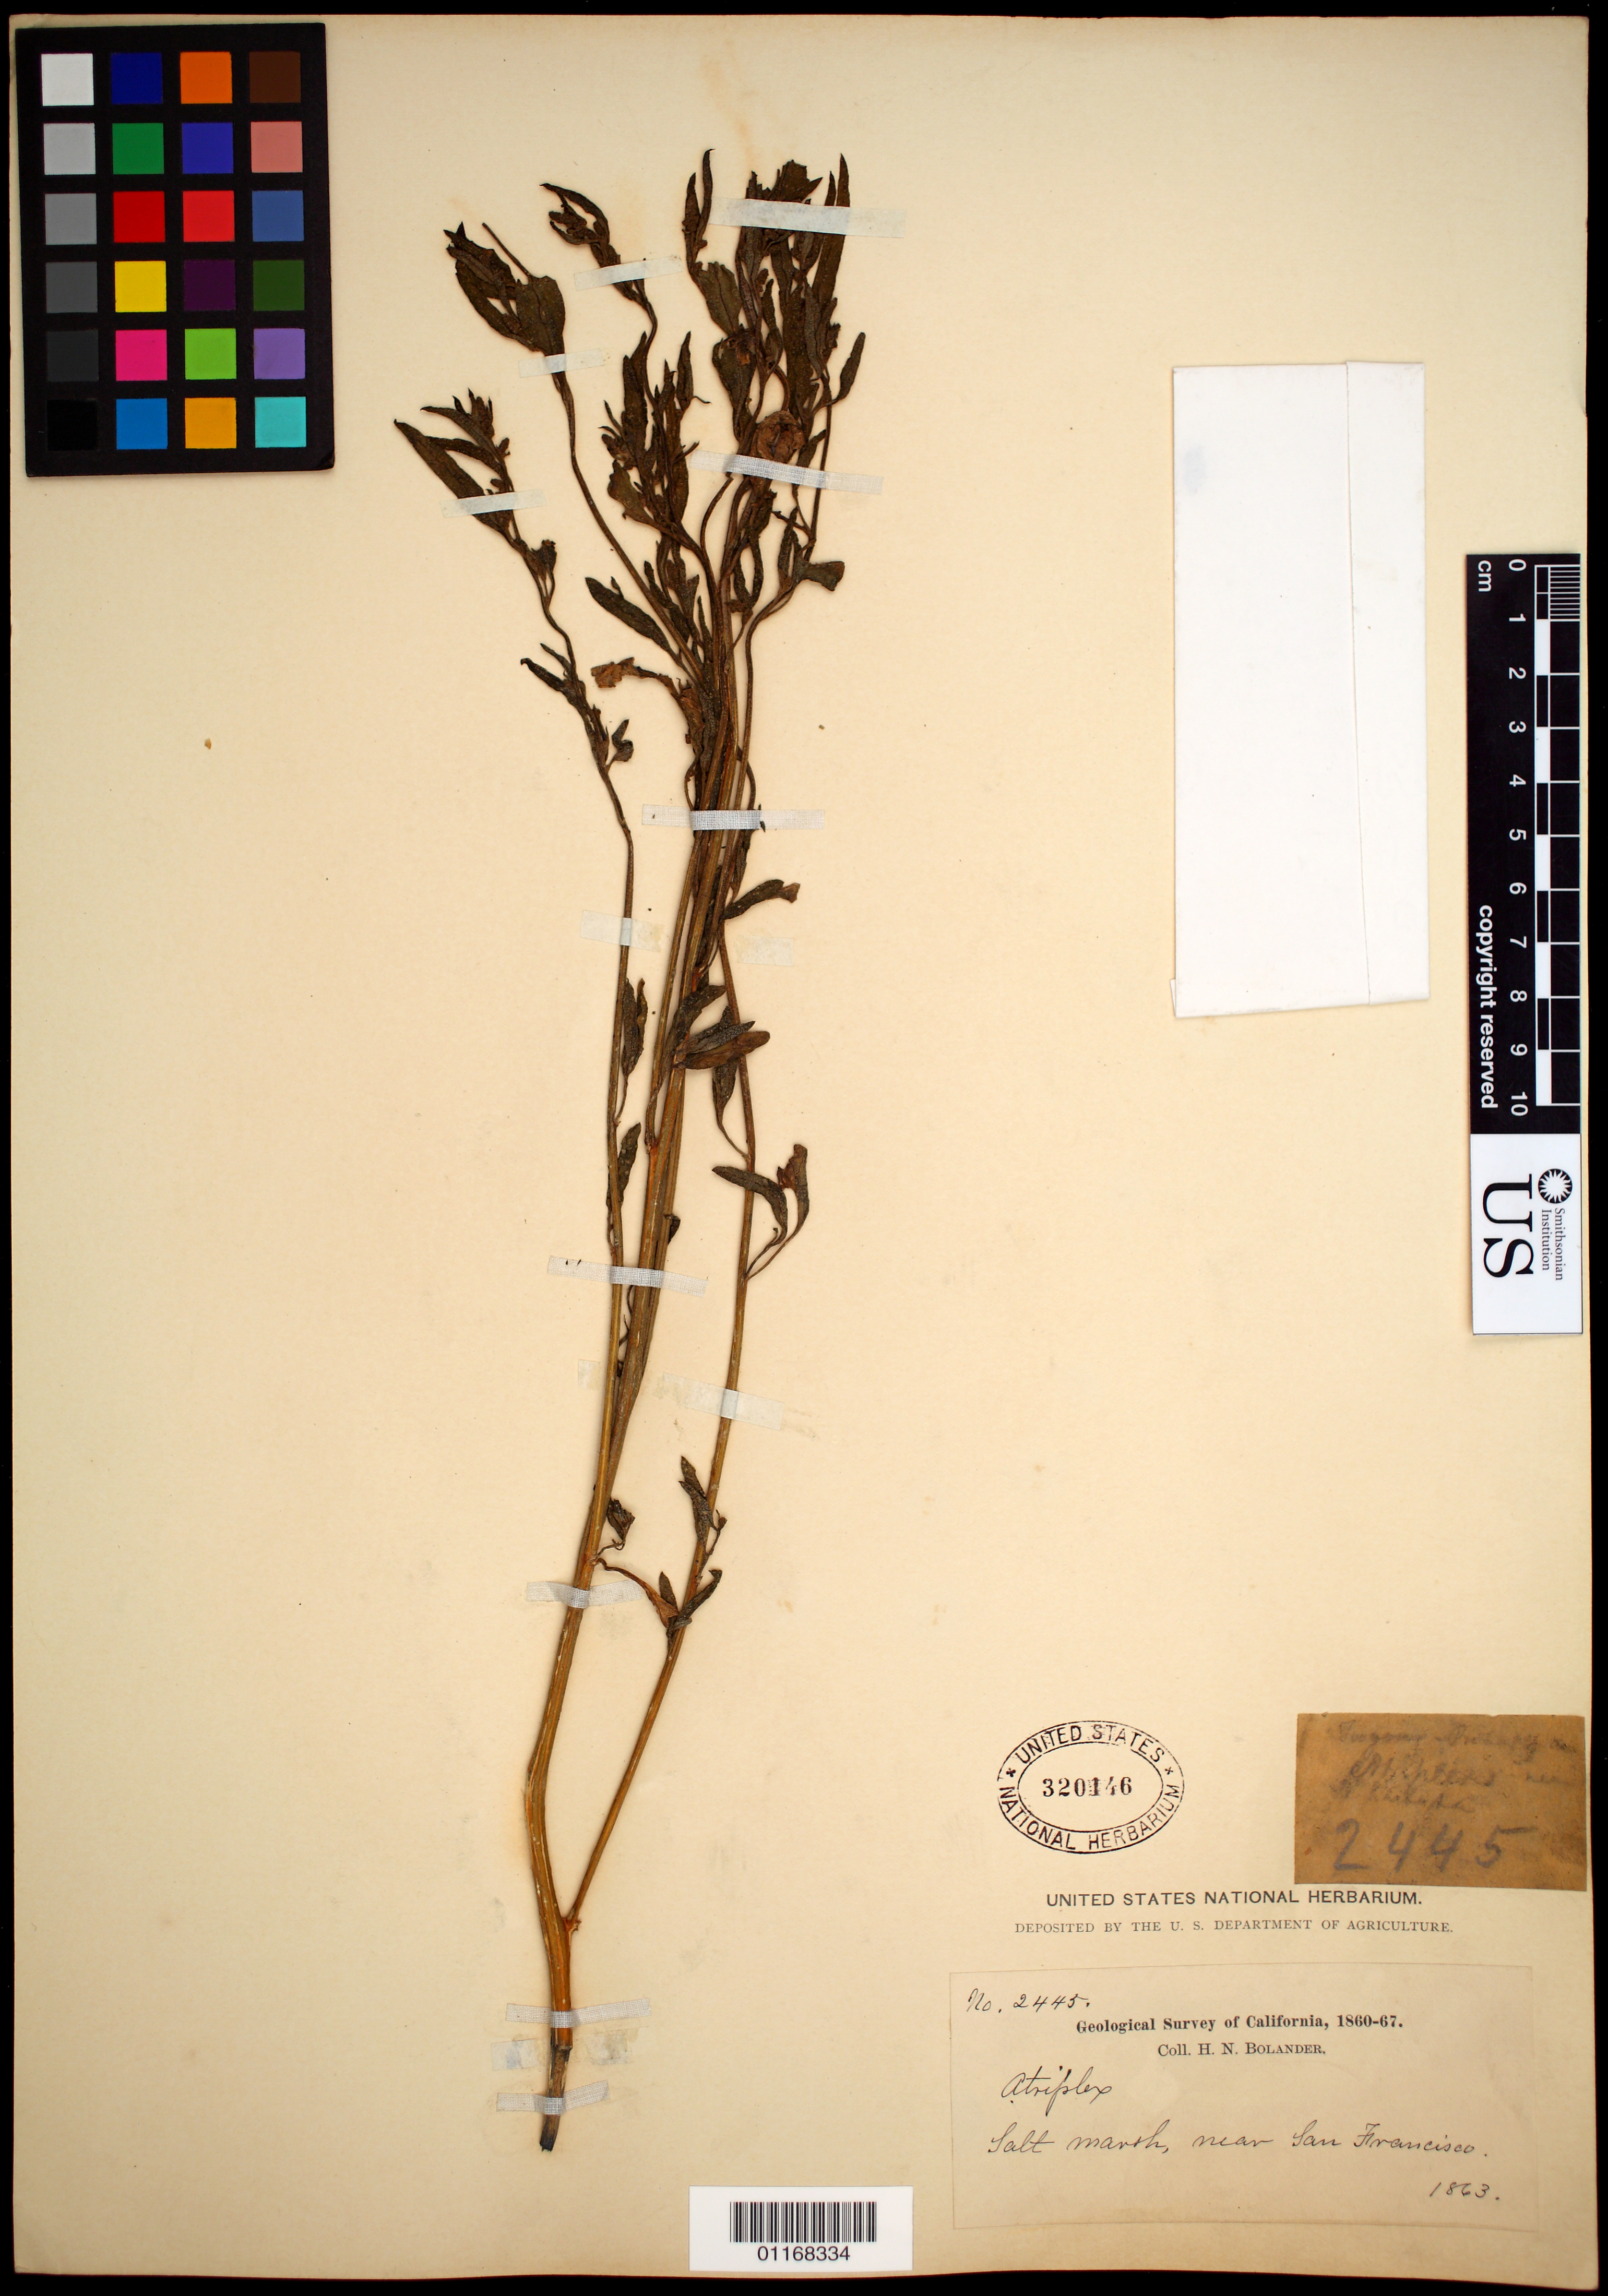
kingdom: Plantae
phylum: Tracheophyta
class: Magnoliopsida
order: Caryophyllales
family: Amaranthaceae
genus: Atriplex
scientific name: Atriplex sp.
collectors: H. Bolander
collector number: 2445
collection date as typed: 1863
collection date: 1863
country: United States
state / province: California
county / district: San Francisco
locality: Near San Francisco.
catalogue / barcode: US 320146